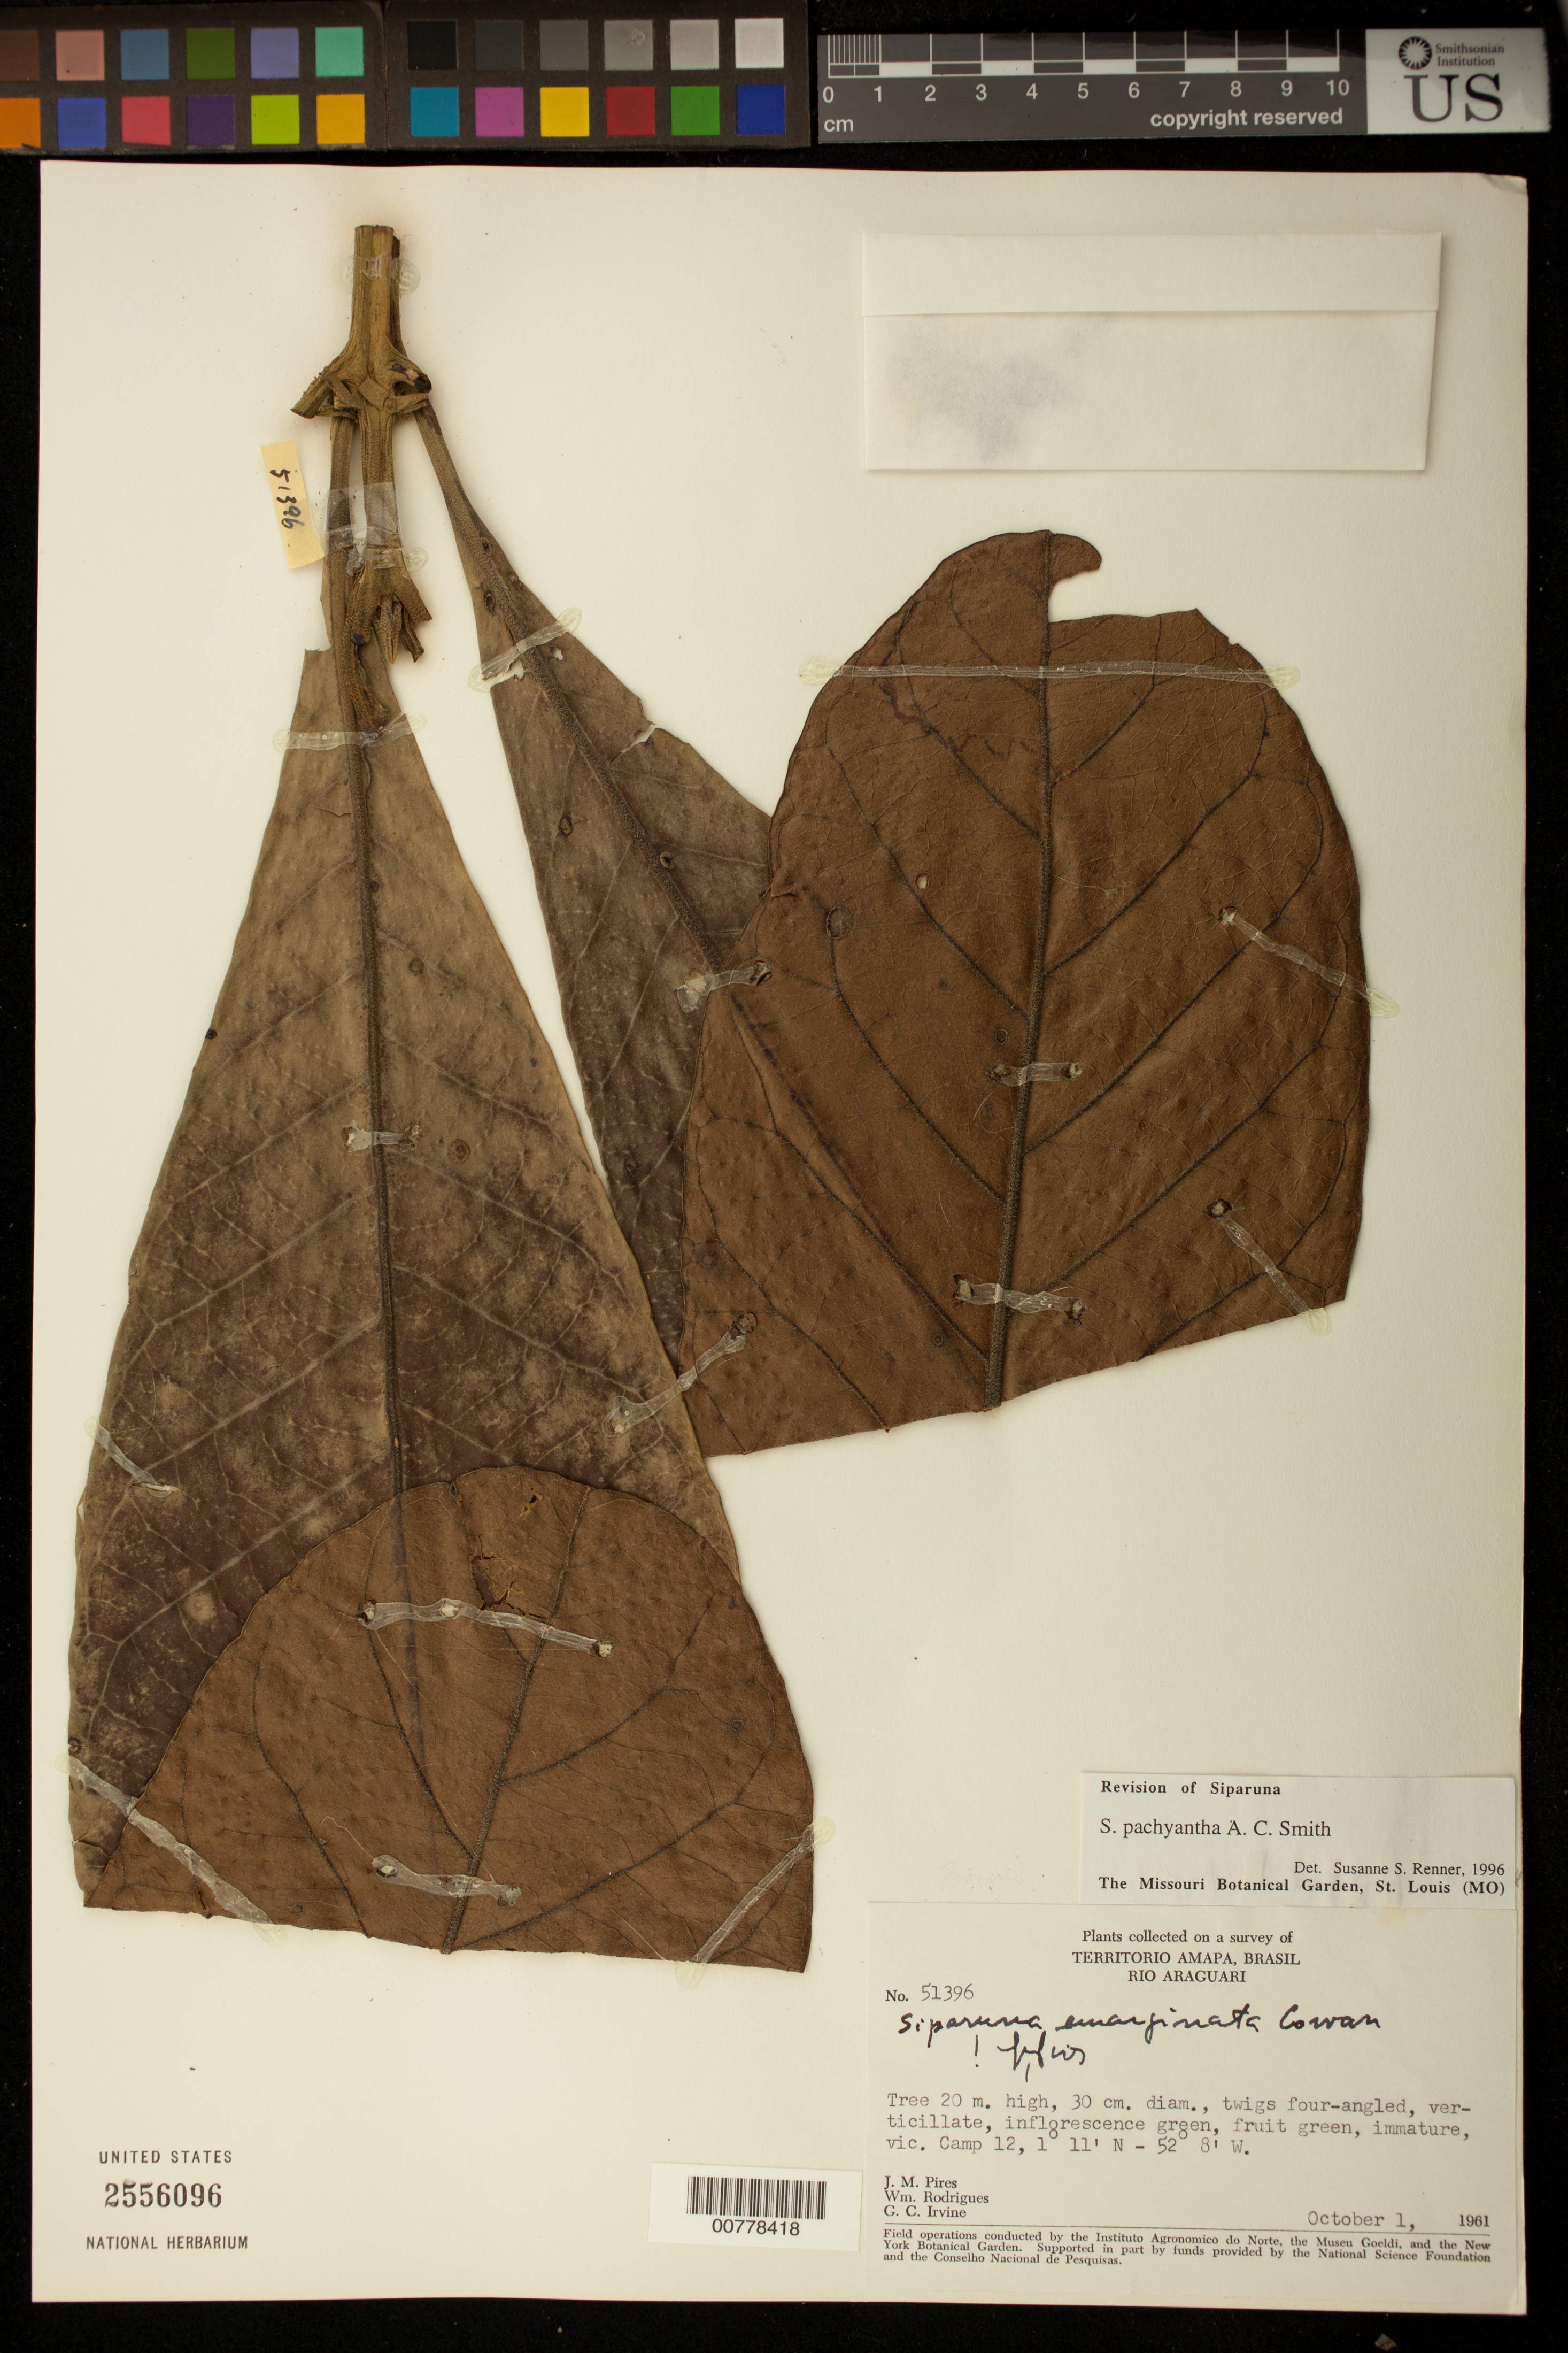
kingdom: Plantae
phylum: Tracheophyta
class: Magnoliopsida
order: Laurales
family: Siparunaceae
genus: Siparuna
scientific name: Siparuna pachyantha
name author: A.C. Sm.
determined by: Renner, S. S.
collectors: J. M. Pires, W. A. Rodrigues & G. Irvine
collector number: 51396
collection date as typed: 1-Oct-61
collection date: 1961-10-01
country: Brazil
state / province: Amapá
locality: Río Araguari, vic. Camp 12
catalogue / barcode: US 2556096